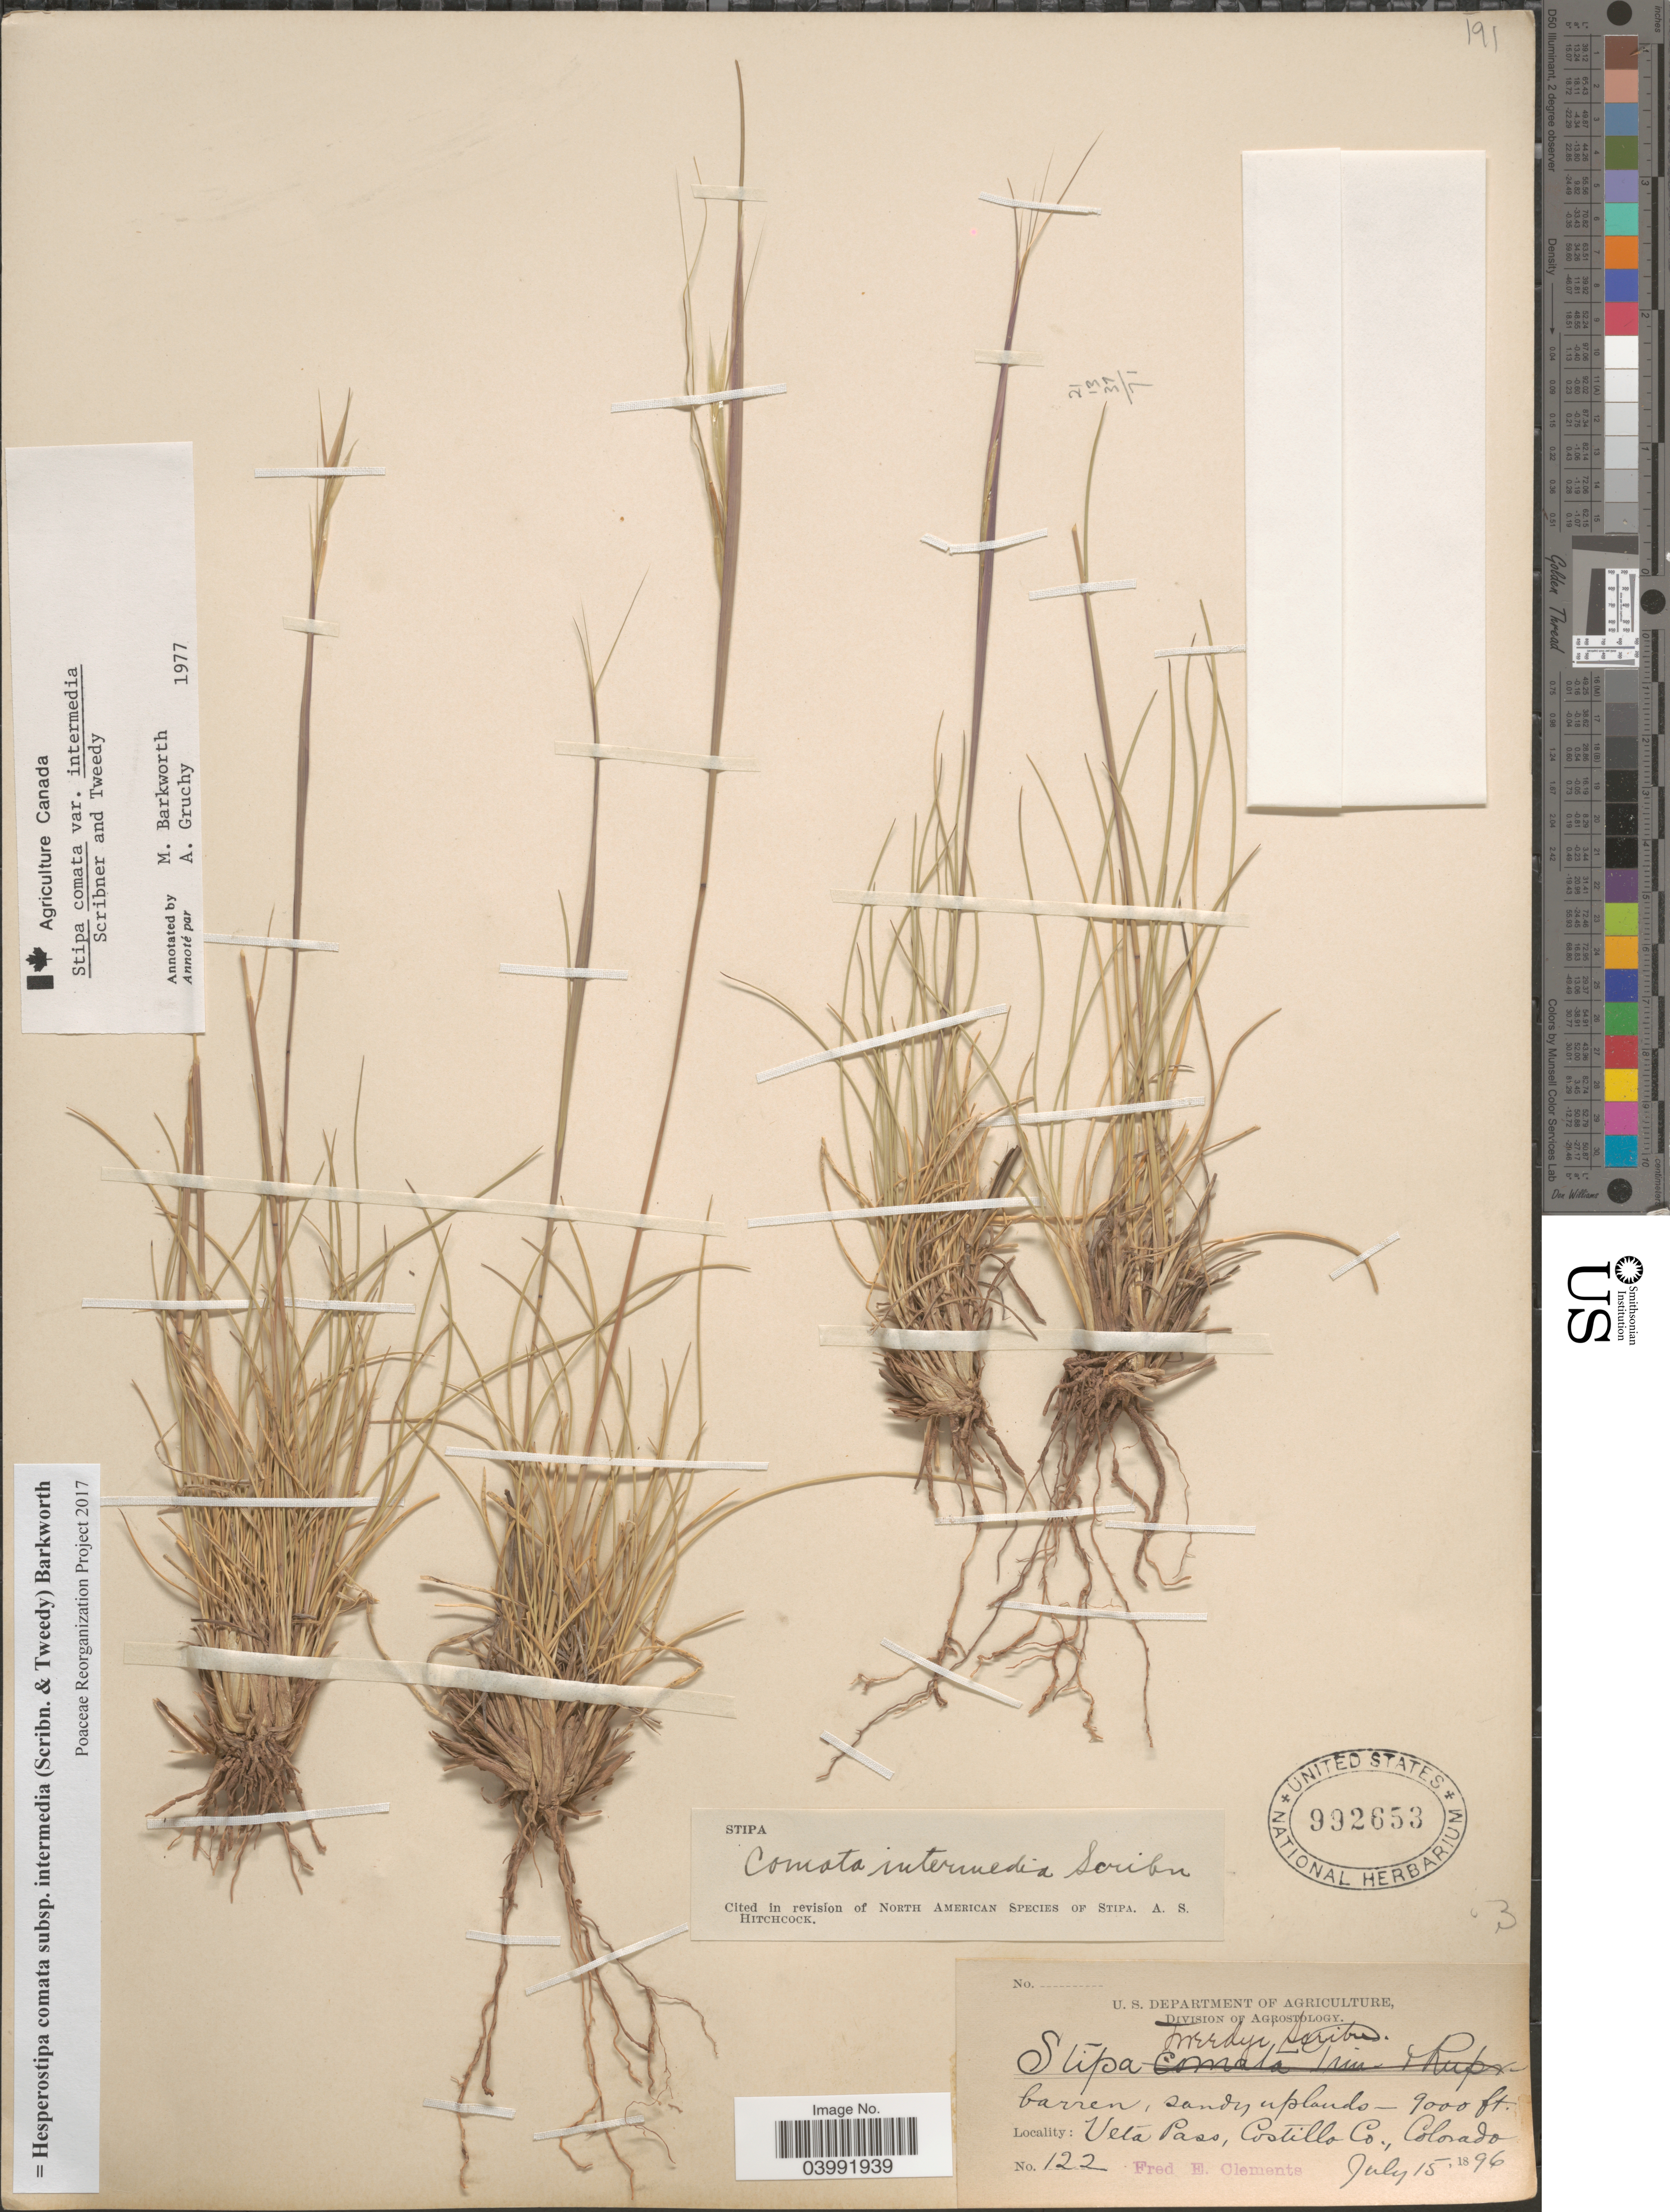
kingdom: Plantae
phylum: Tracheophyta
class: Liliopsida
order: Poales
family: Poaceae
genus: Hesperostipa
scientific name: Hesperostipa comata subsp. intermedia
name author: (Scribn. & Tweedy) Barkworth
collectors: F. E. Clements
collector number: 122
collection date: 1896-07-15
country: United States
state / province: Colorado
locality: Veta Pass, Costillo Co.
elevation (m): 2743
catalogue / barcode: US 992653